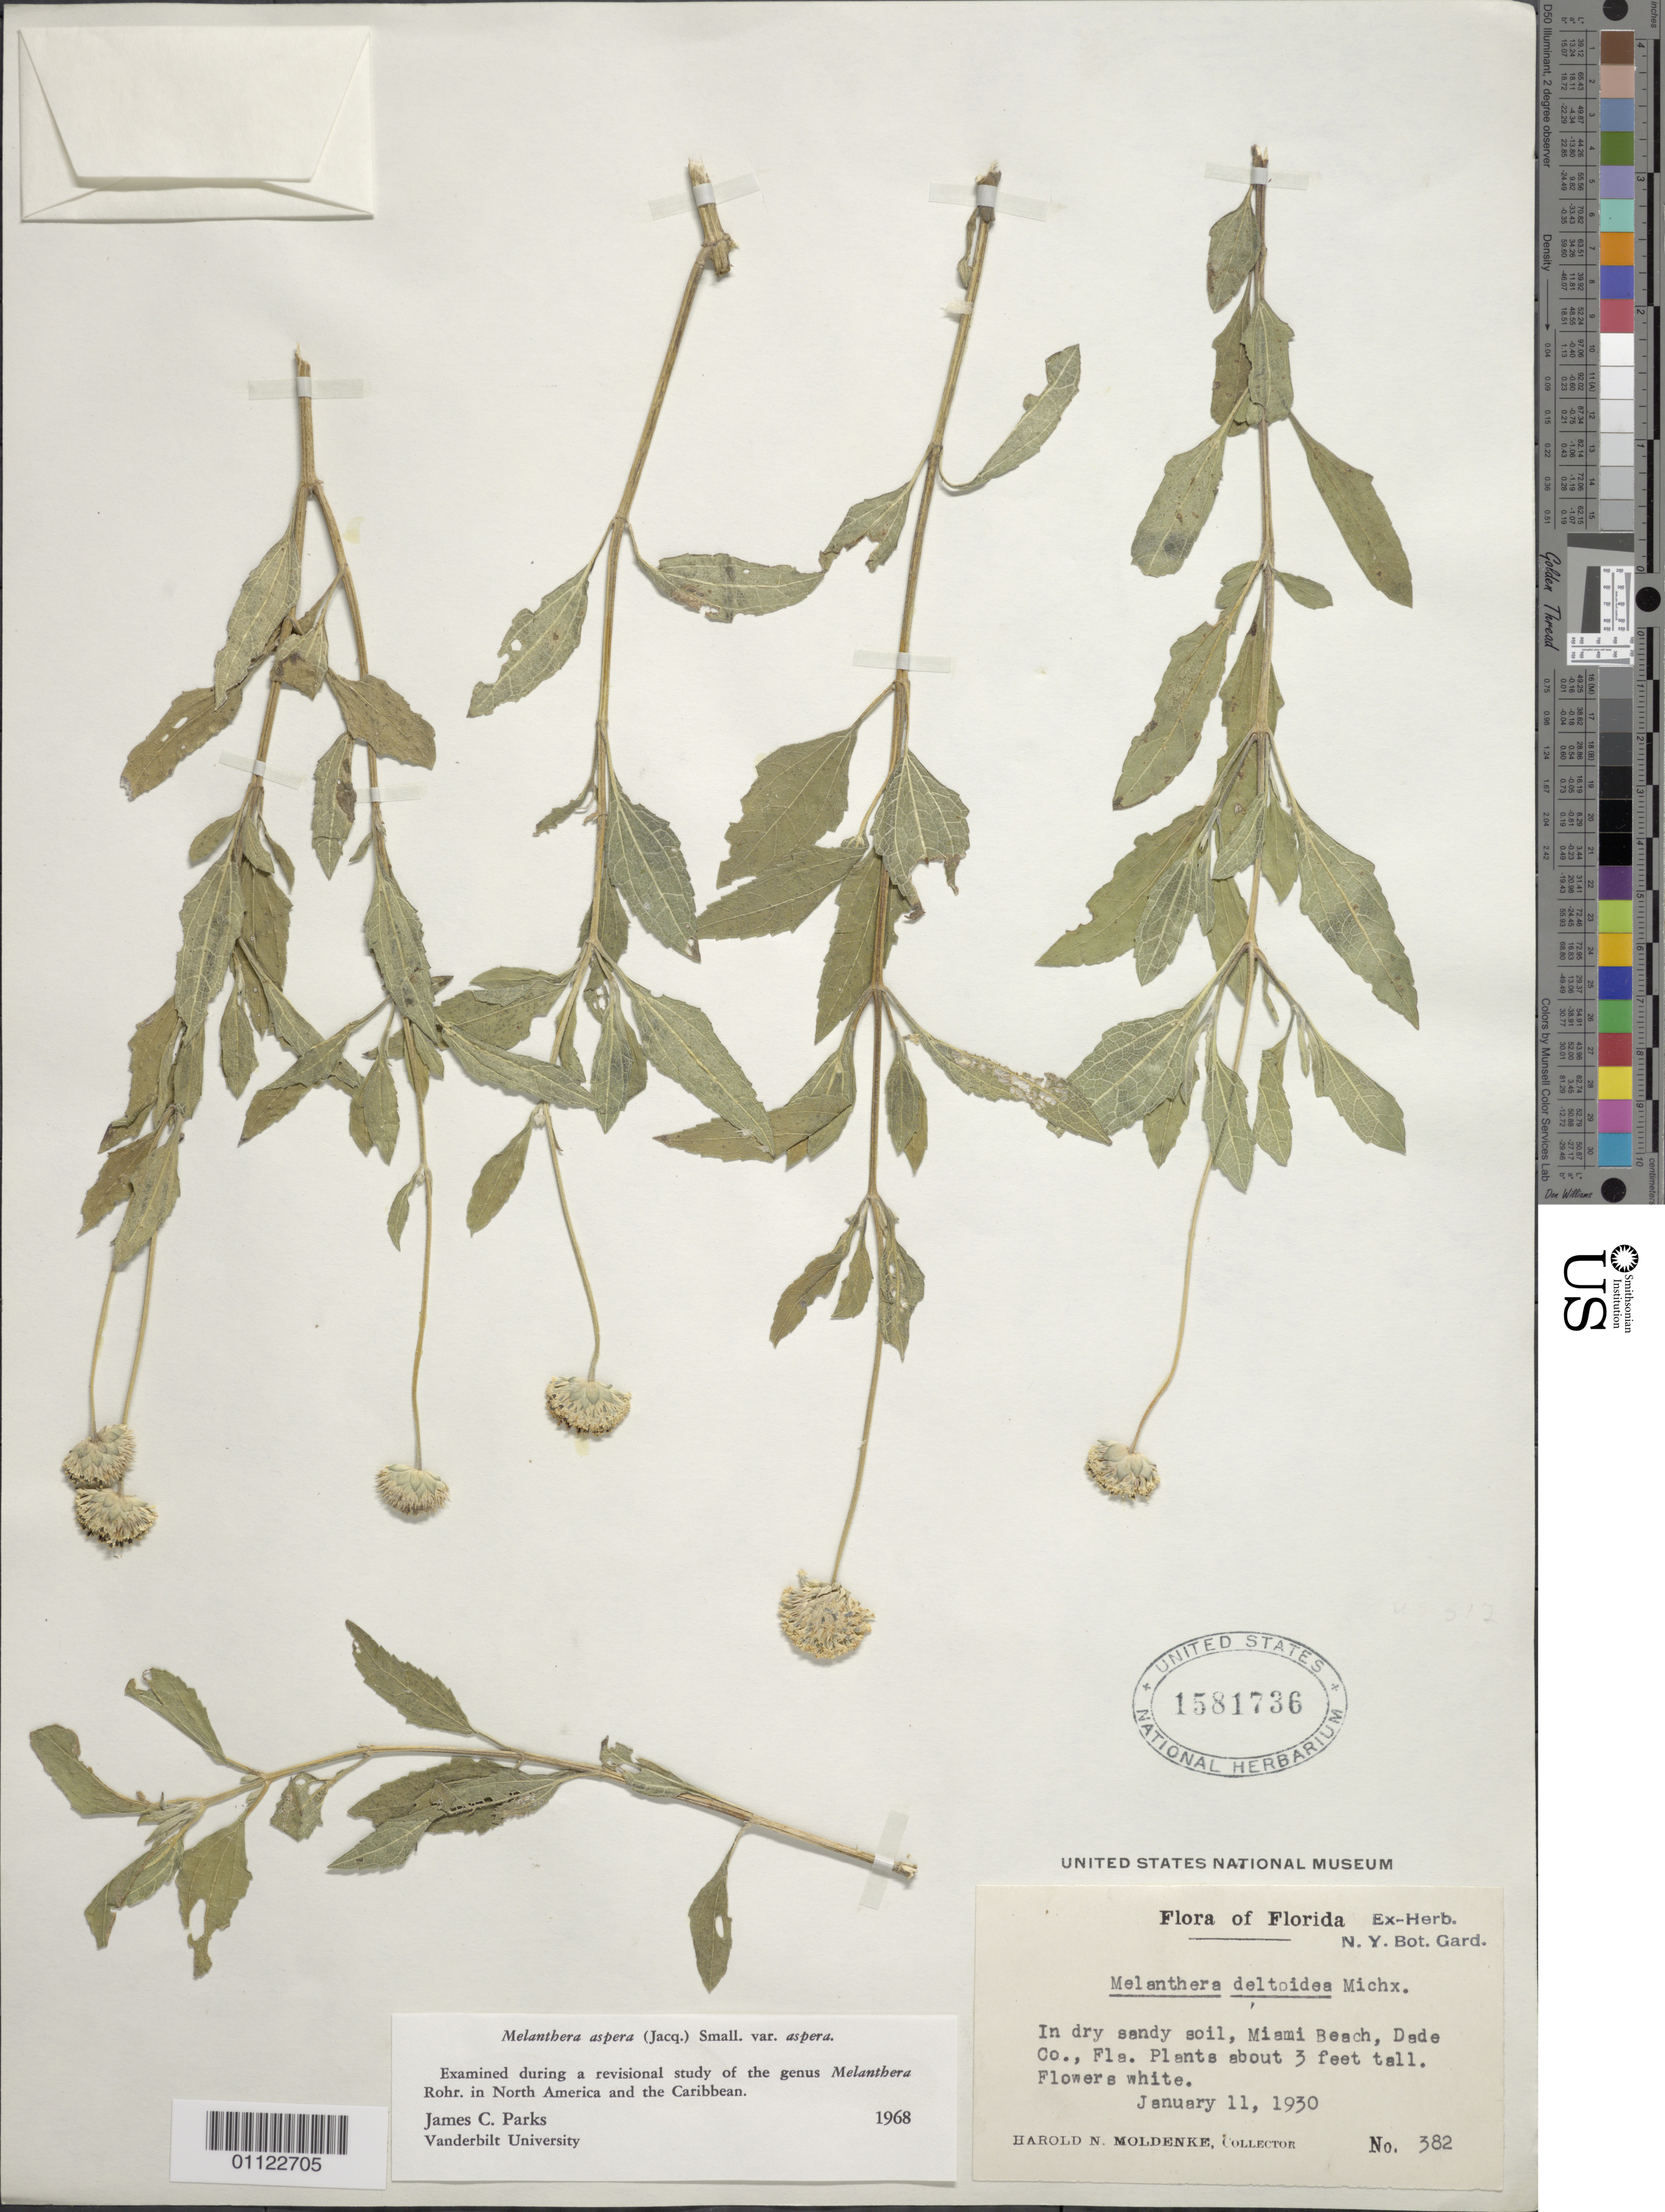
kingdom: Plantae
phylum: Tracheophyta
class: Magnoliopsida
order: Asterales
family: Asteraceae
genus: Melanthera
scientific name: Melanthera nivea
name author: (L.) Small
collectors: H. N. Moldenke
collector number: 382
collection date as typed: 11 Jan 1930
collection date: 1930-01-11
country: United States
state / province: Florida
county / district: Dade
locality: Miami beach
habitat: In dry sandy soiil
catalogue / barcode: US 1581736